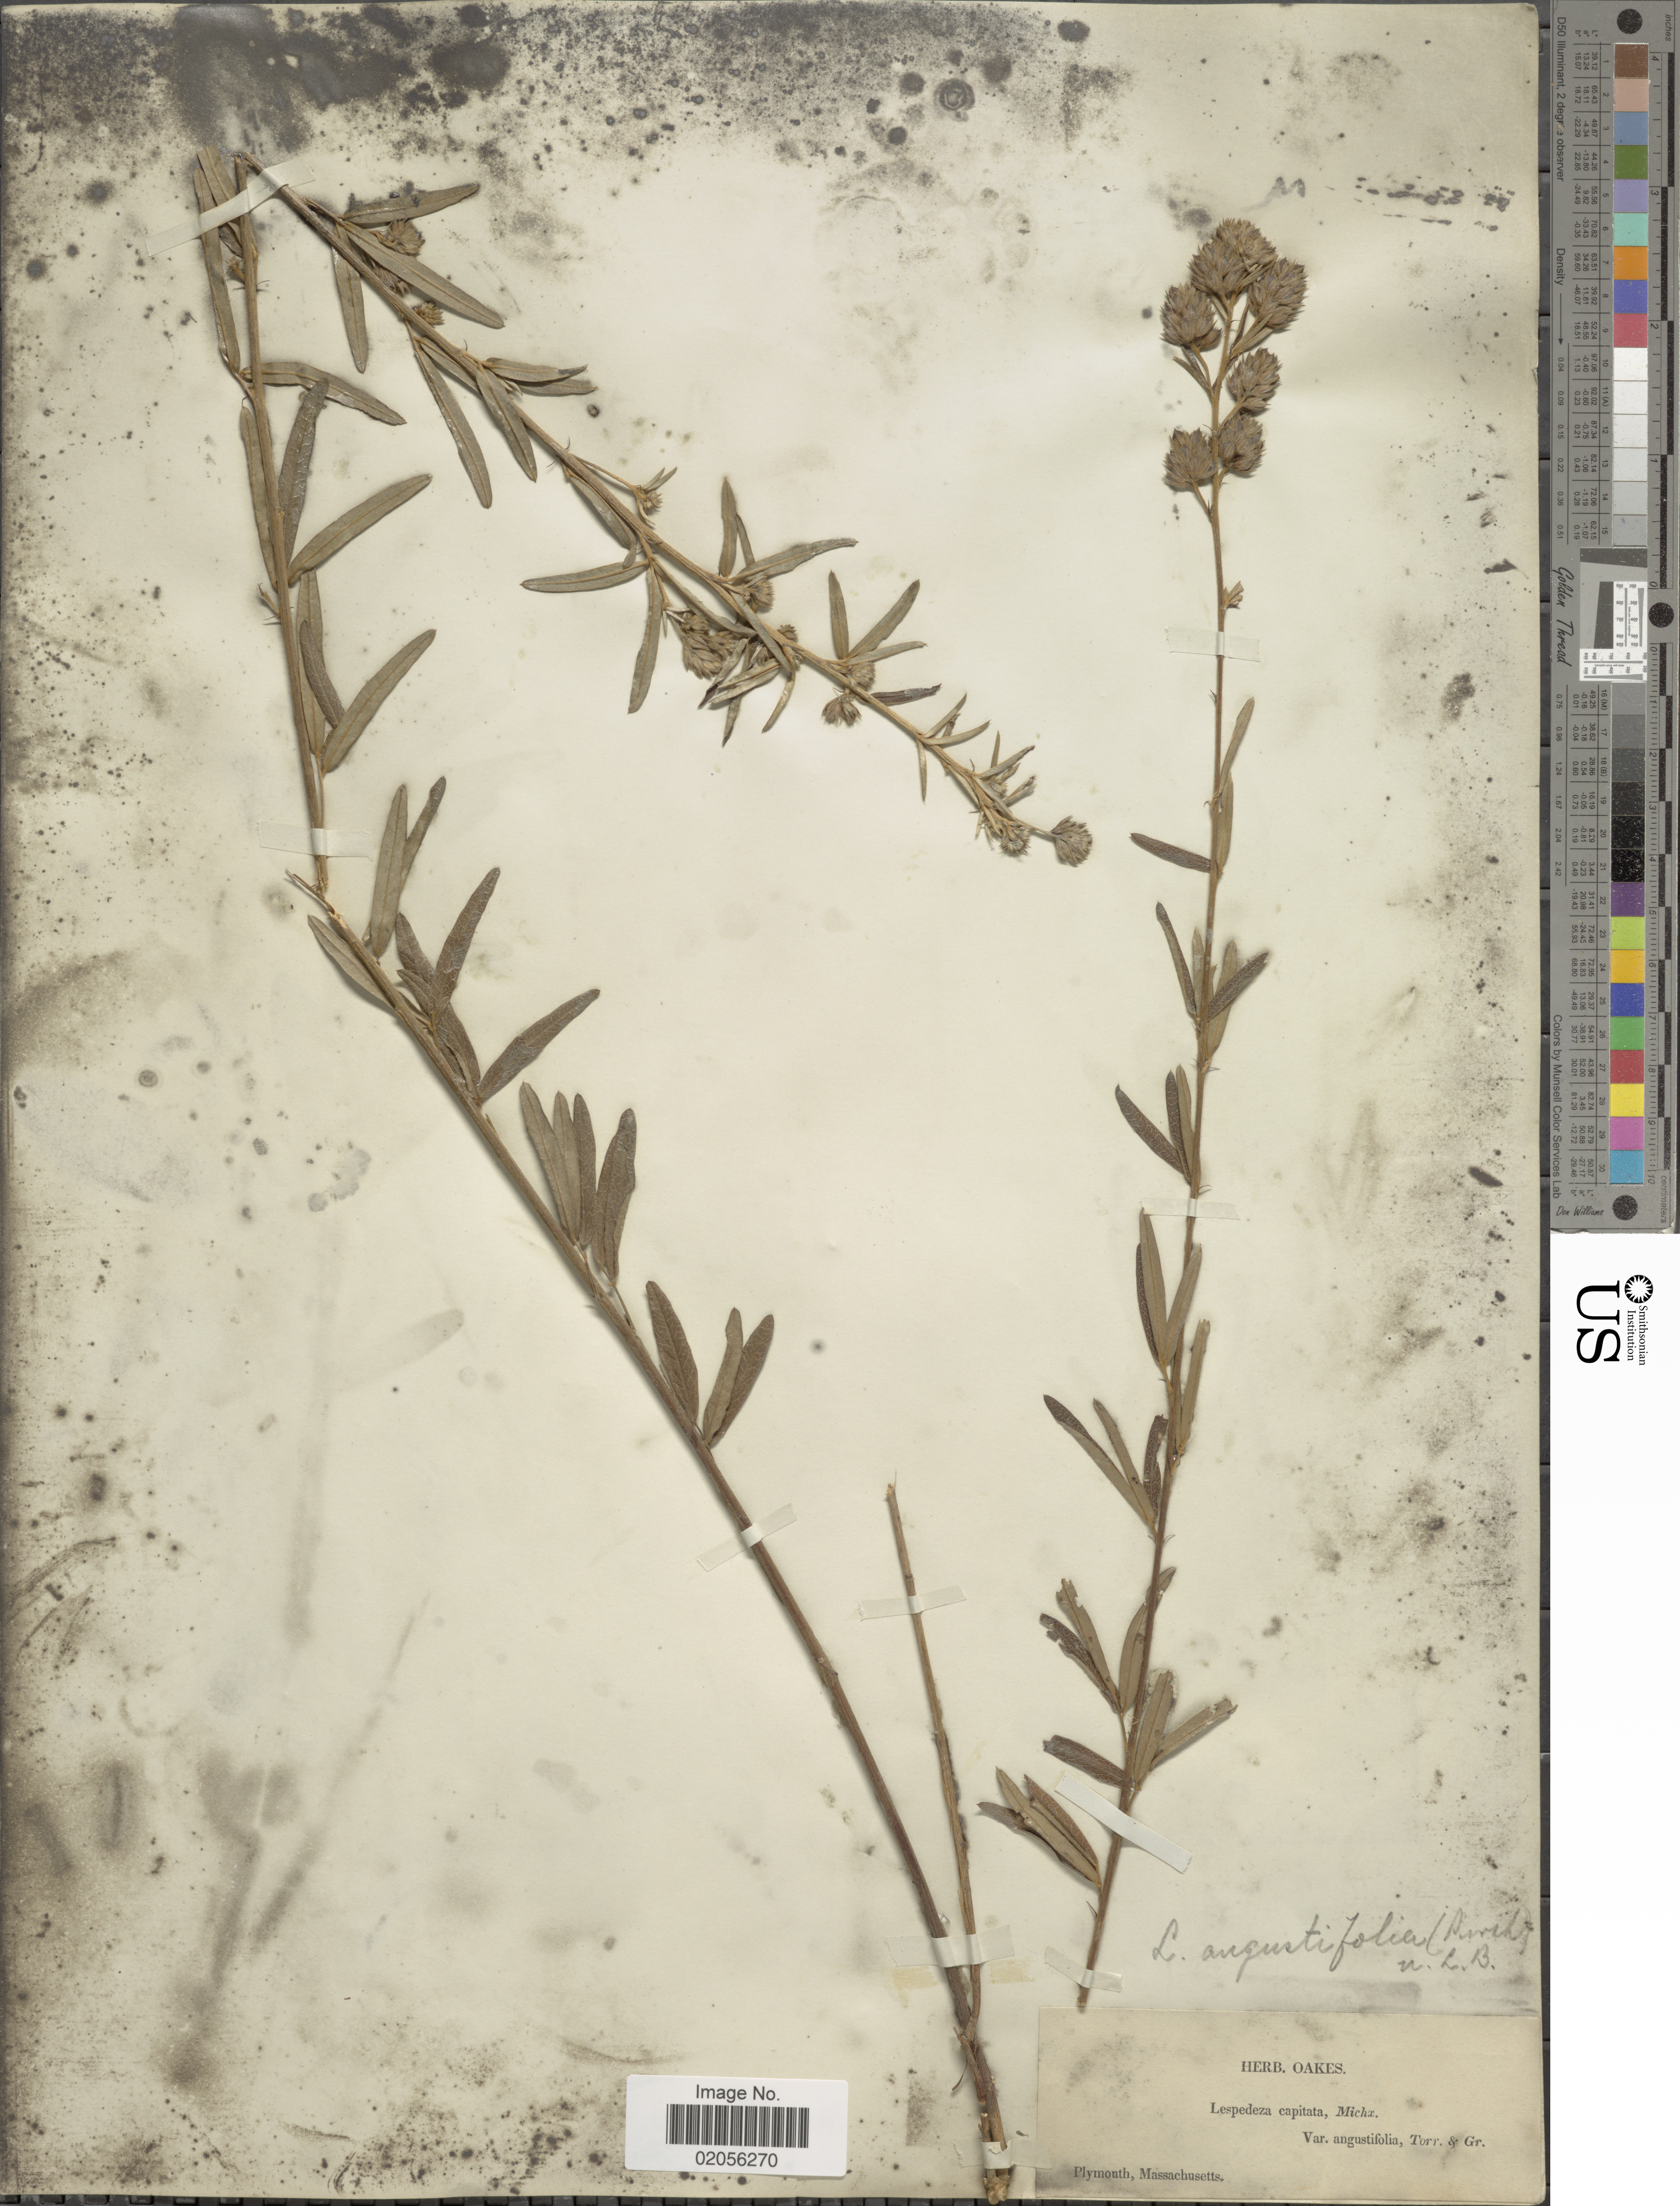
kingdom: Plantae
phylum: Tracheophyta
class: Magnoliopsida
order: Fabales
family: Fabaceae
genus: Lespedeza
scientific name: Lespedeza angustifolia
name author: (Pursh) Elliott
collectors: ex herb. Oakes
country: United States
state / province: Massachusetts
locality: Plymouth